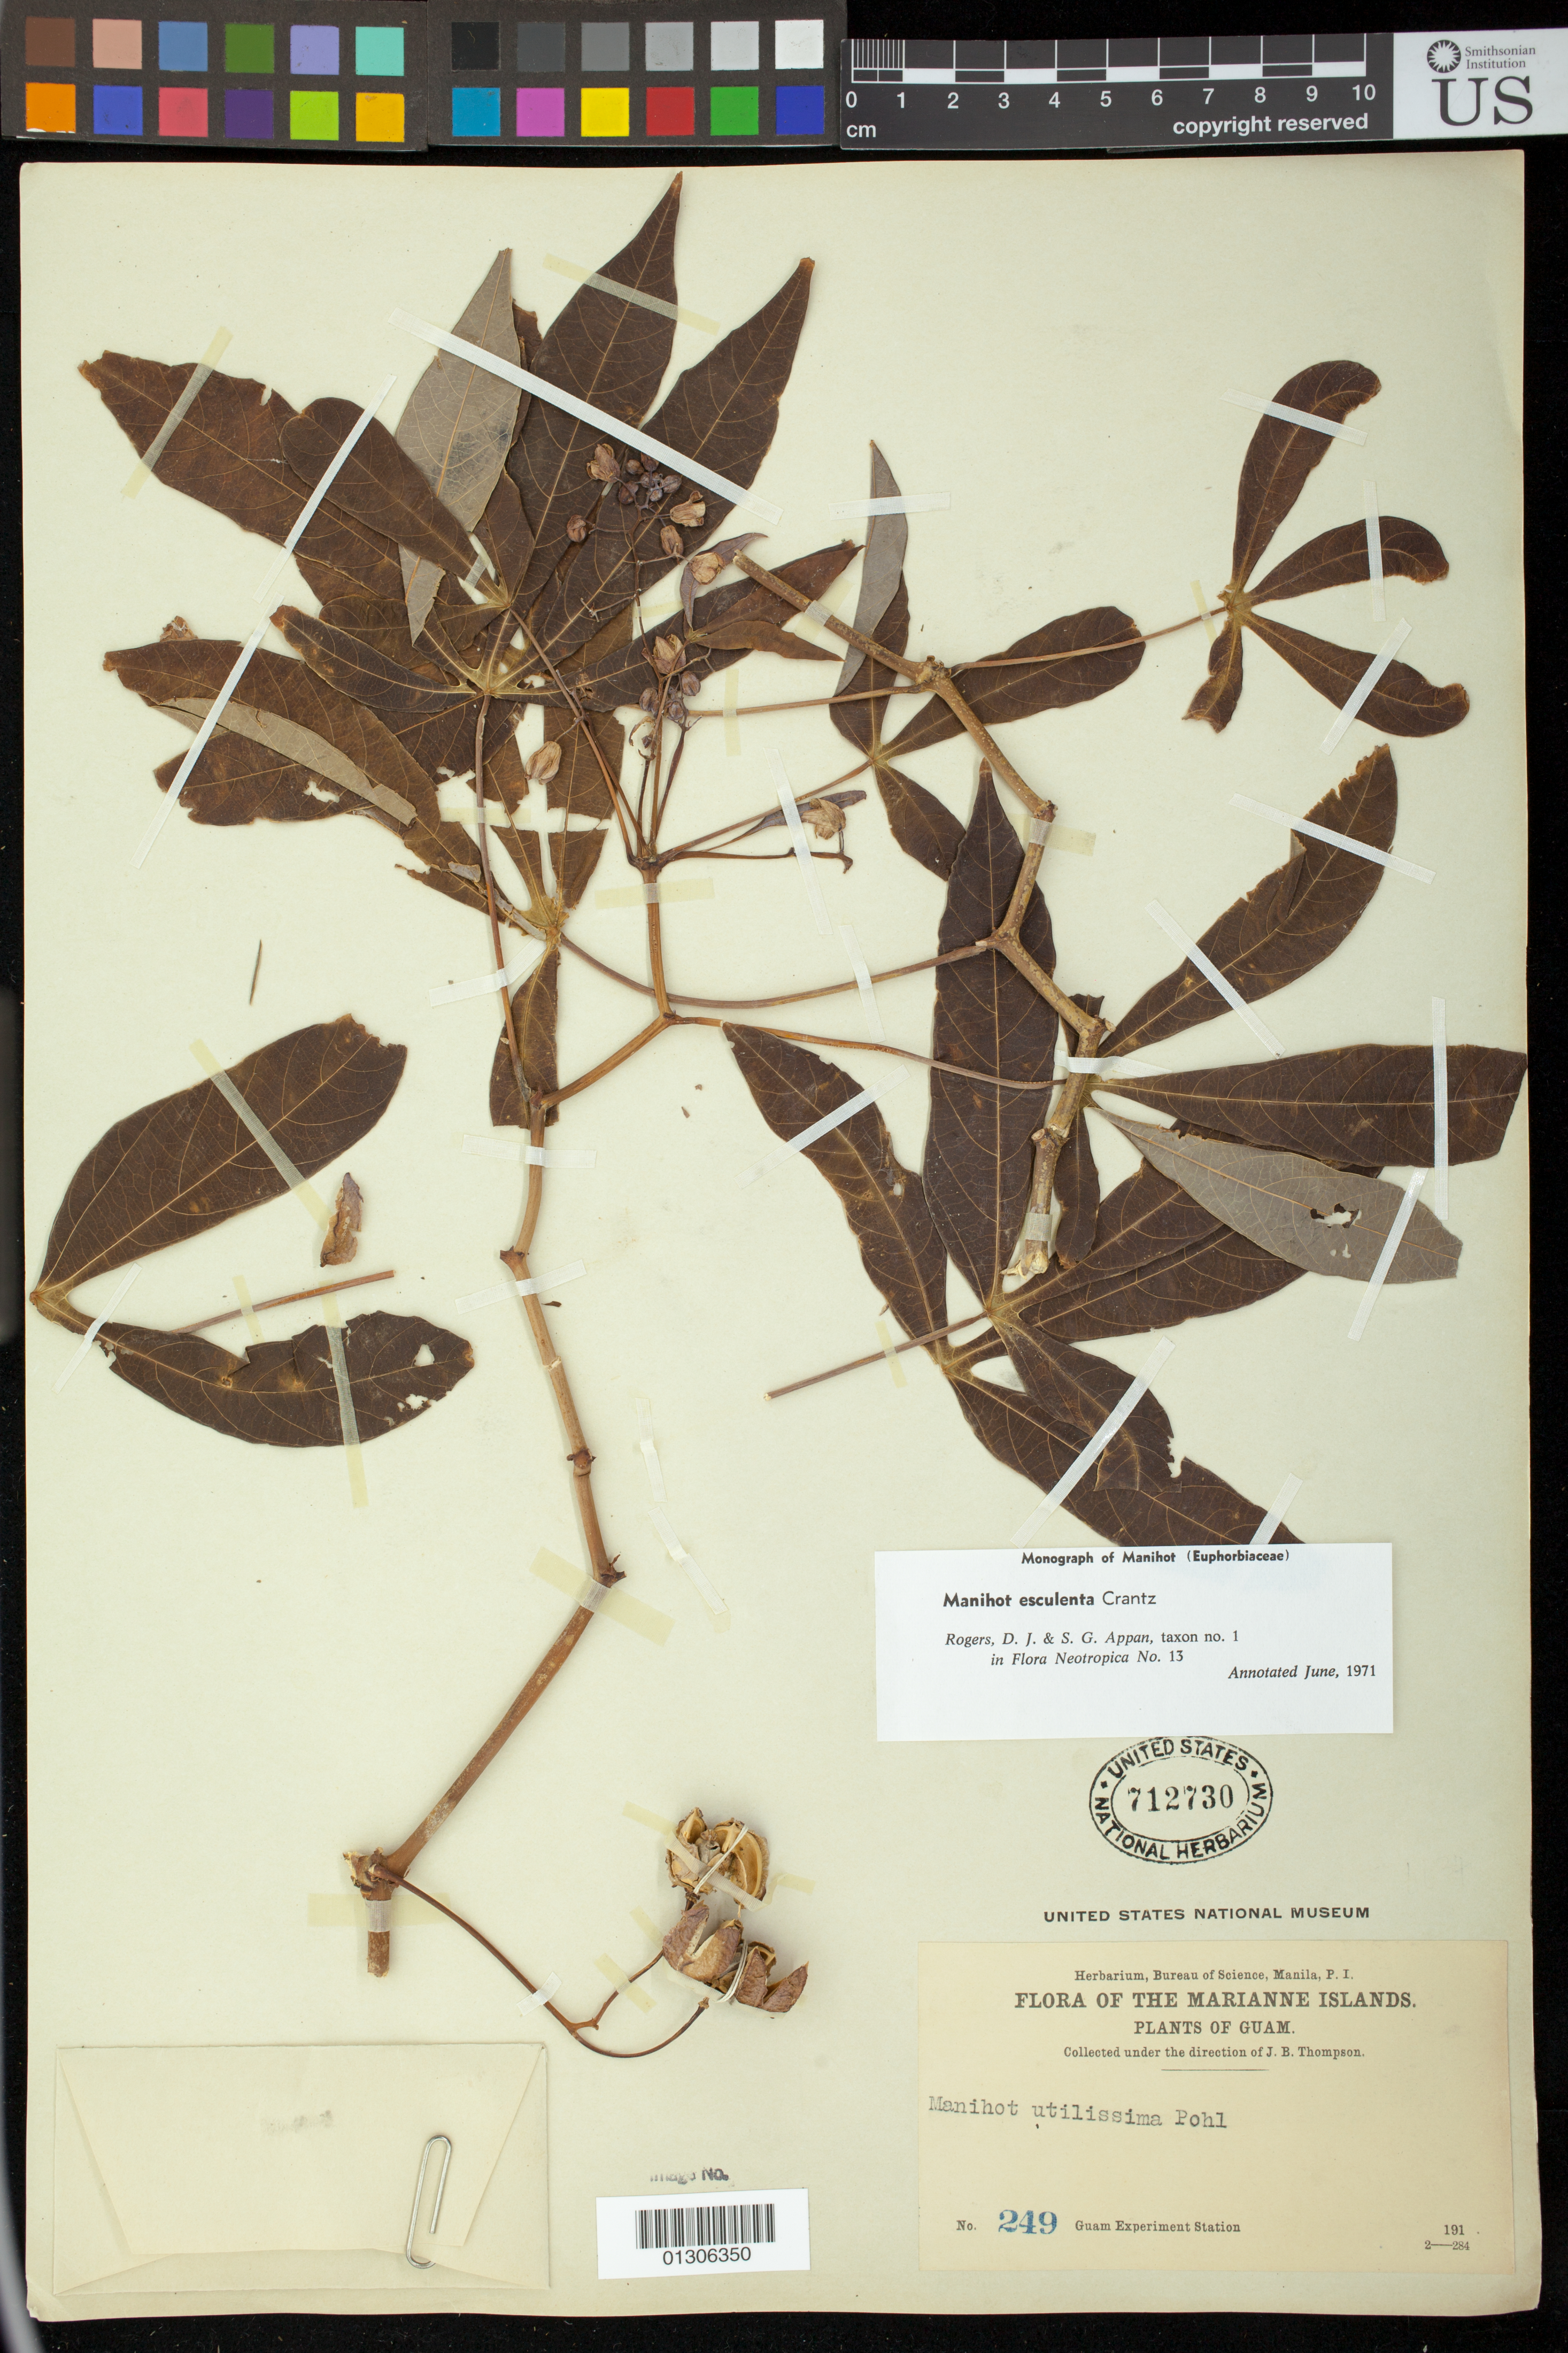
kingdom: Plantae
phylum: Tracheophyta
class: Magnoliopsida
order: Malpighiales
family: Euphorbiaceae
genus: Manihot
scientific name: Manihot esculenta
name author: Crantz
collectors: J. B. Thompson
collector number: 249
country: Guam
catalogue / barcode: US 712730